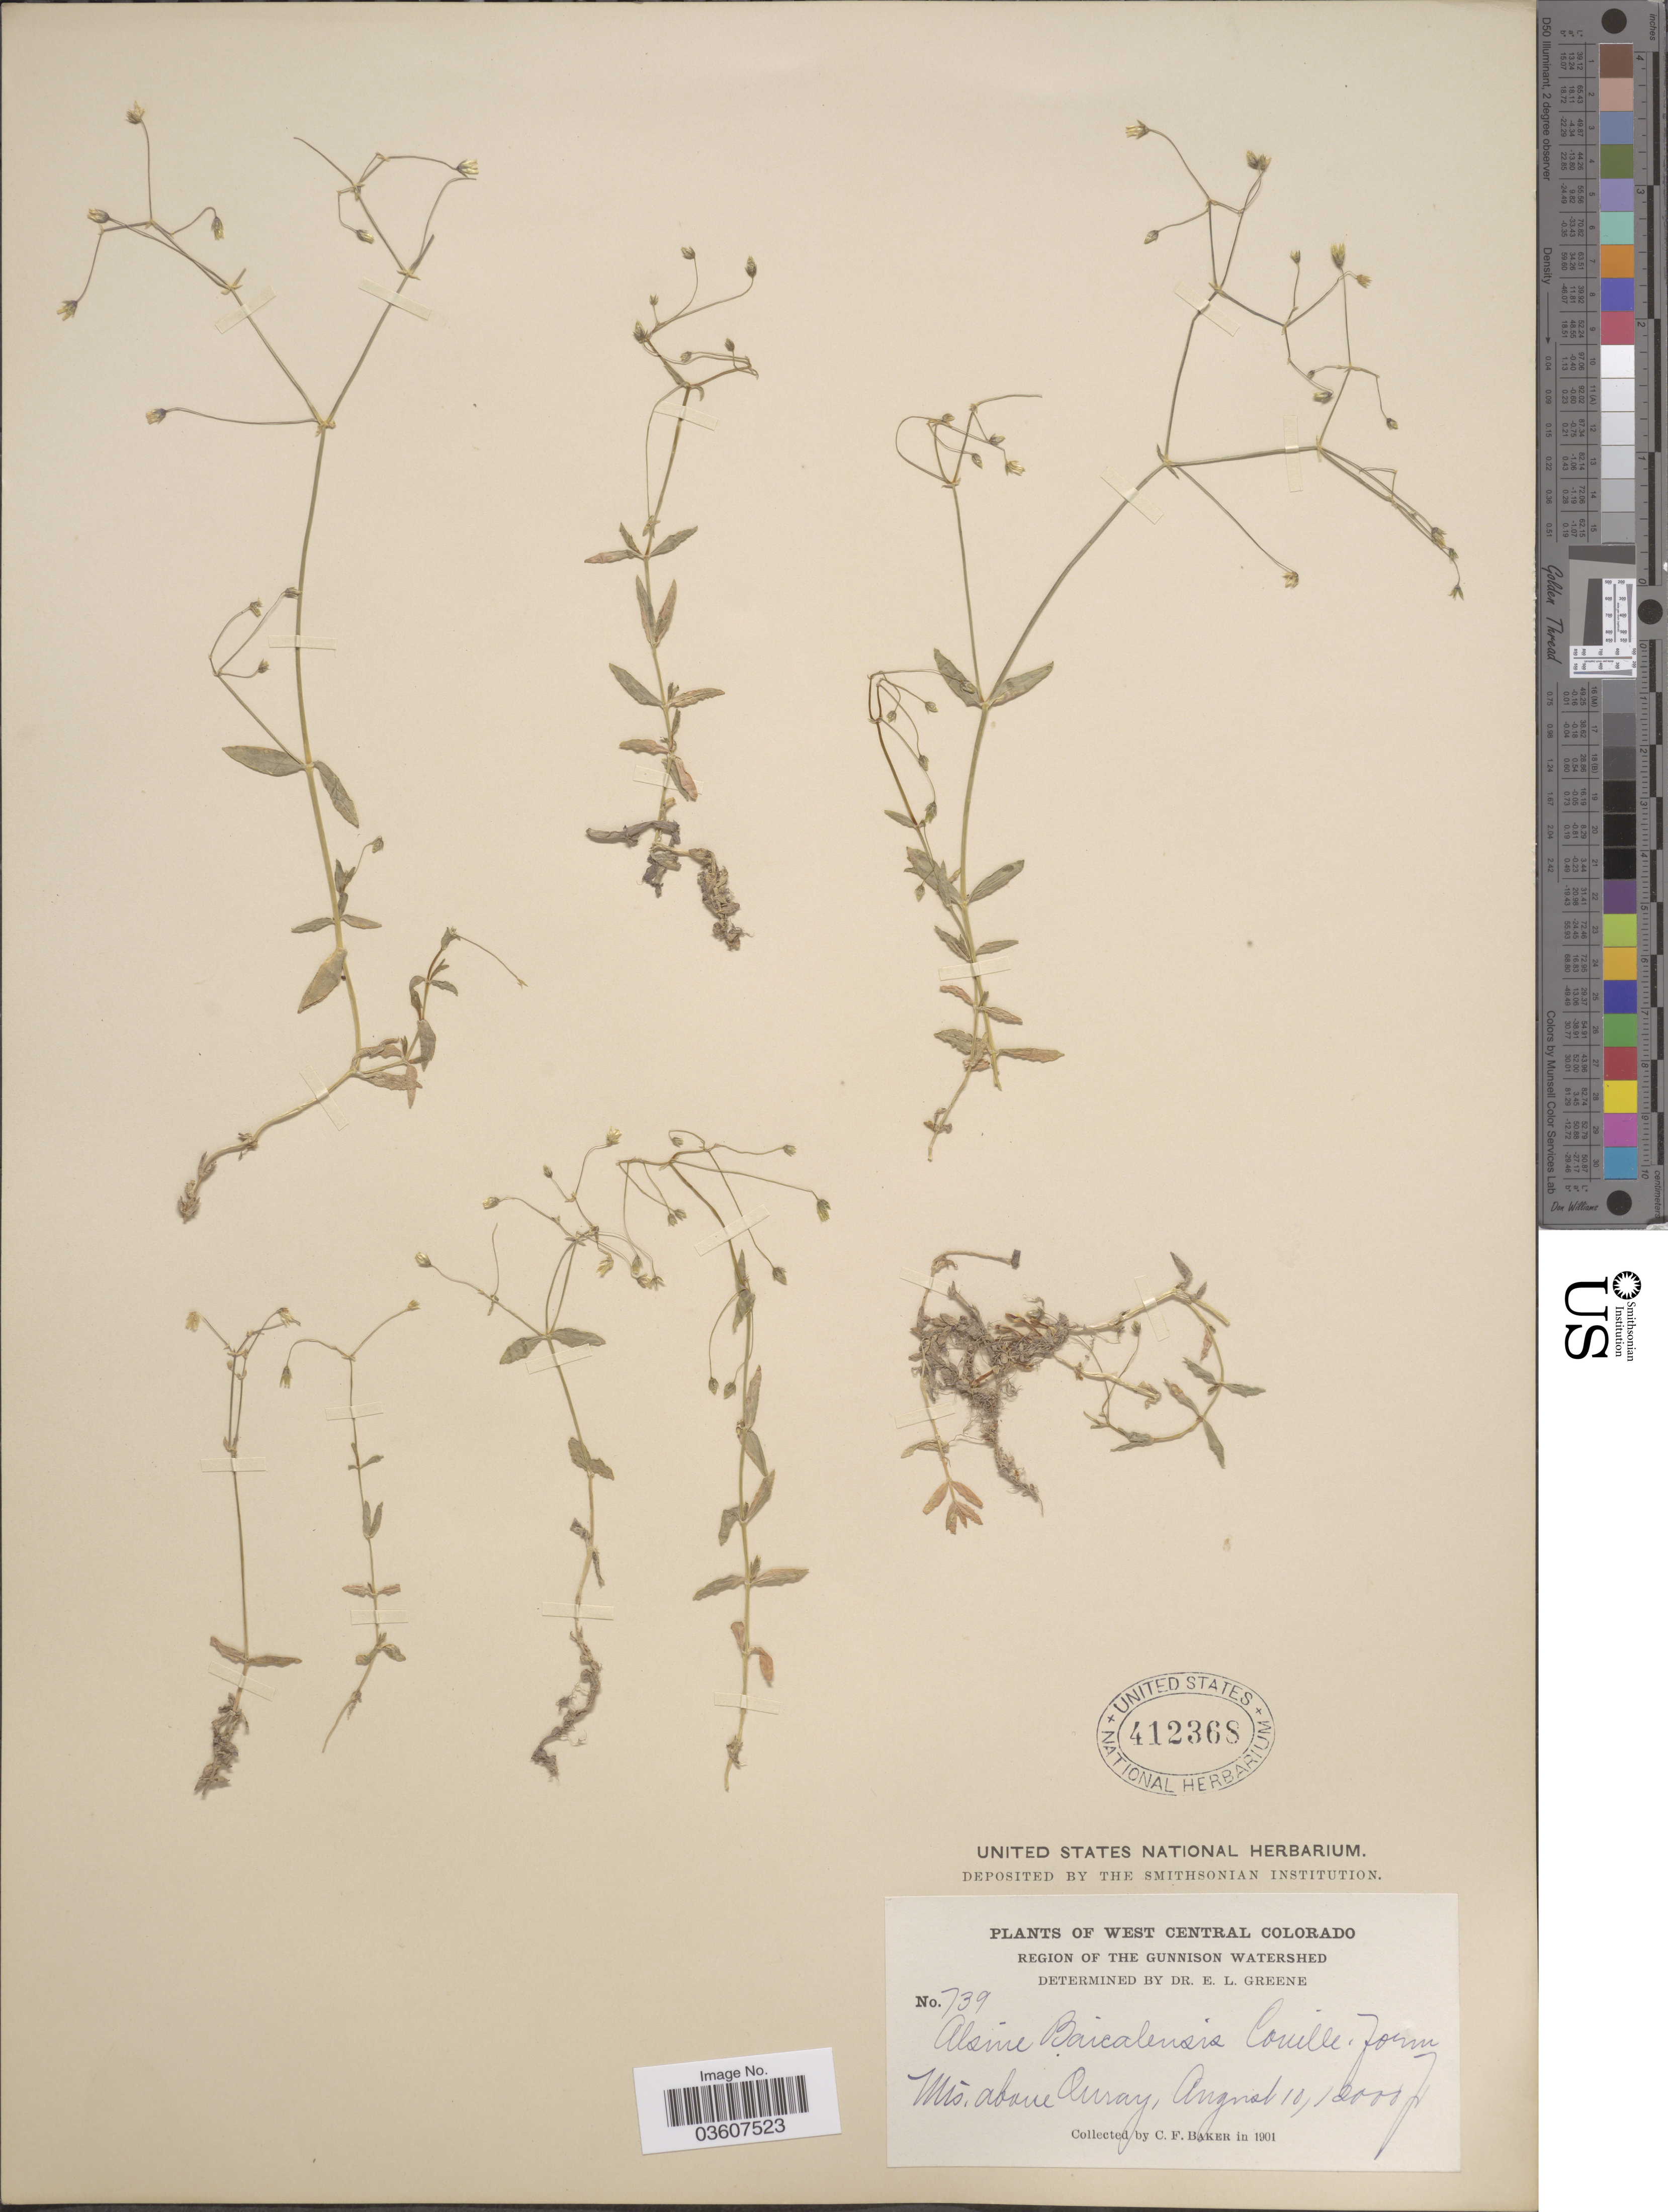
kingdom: Plantae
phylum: Tracheophyta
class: Magnoliopsida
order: Caryophyllales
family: Caryophyllaceae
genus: Stellaria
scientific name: Stellaria umbellata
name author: Turcz.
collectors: C. F. Baker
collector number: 739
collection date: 1901-08-10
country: United States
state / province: Colorado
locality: West Central Colorado. Region of the Gunnison Watershed. Mts. above Ouray.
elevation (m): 3658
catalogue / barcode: US 412368